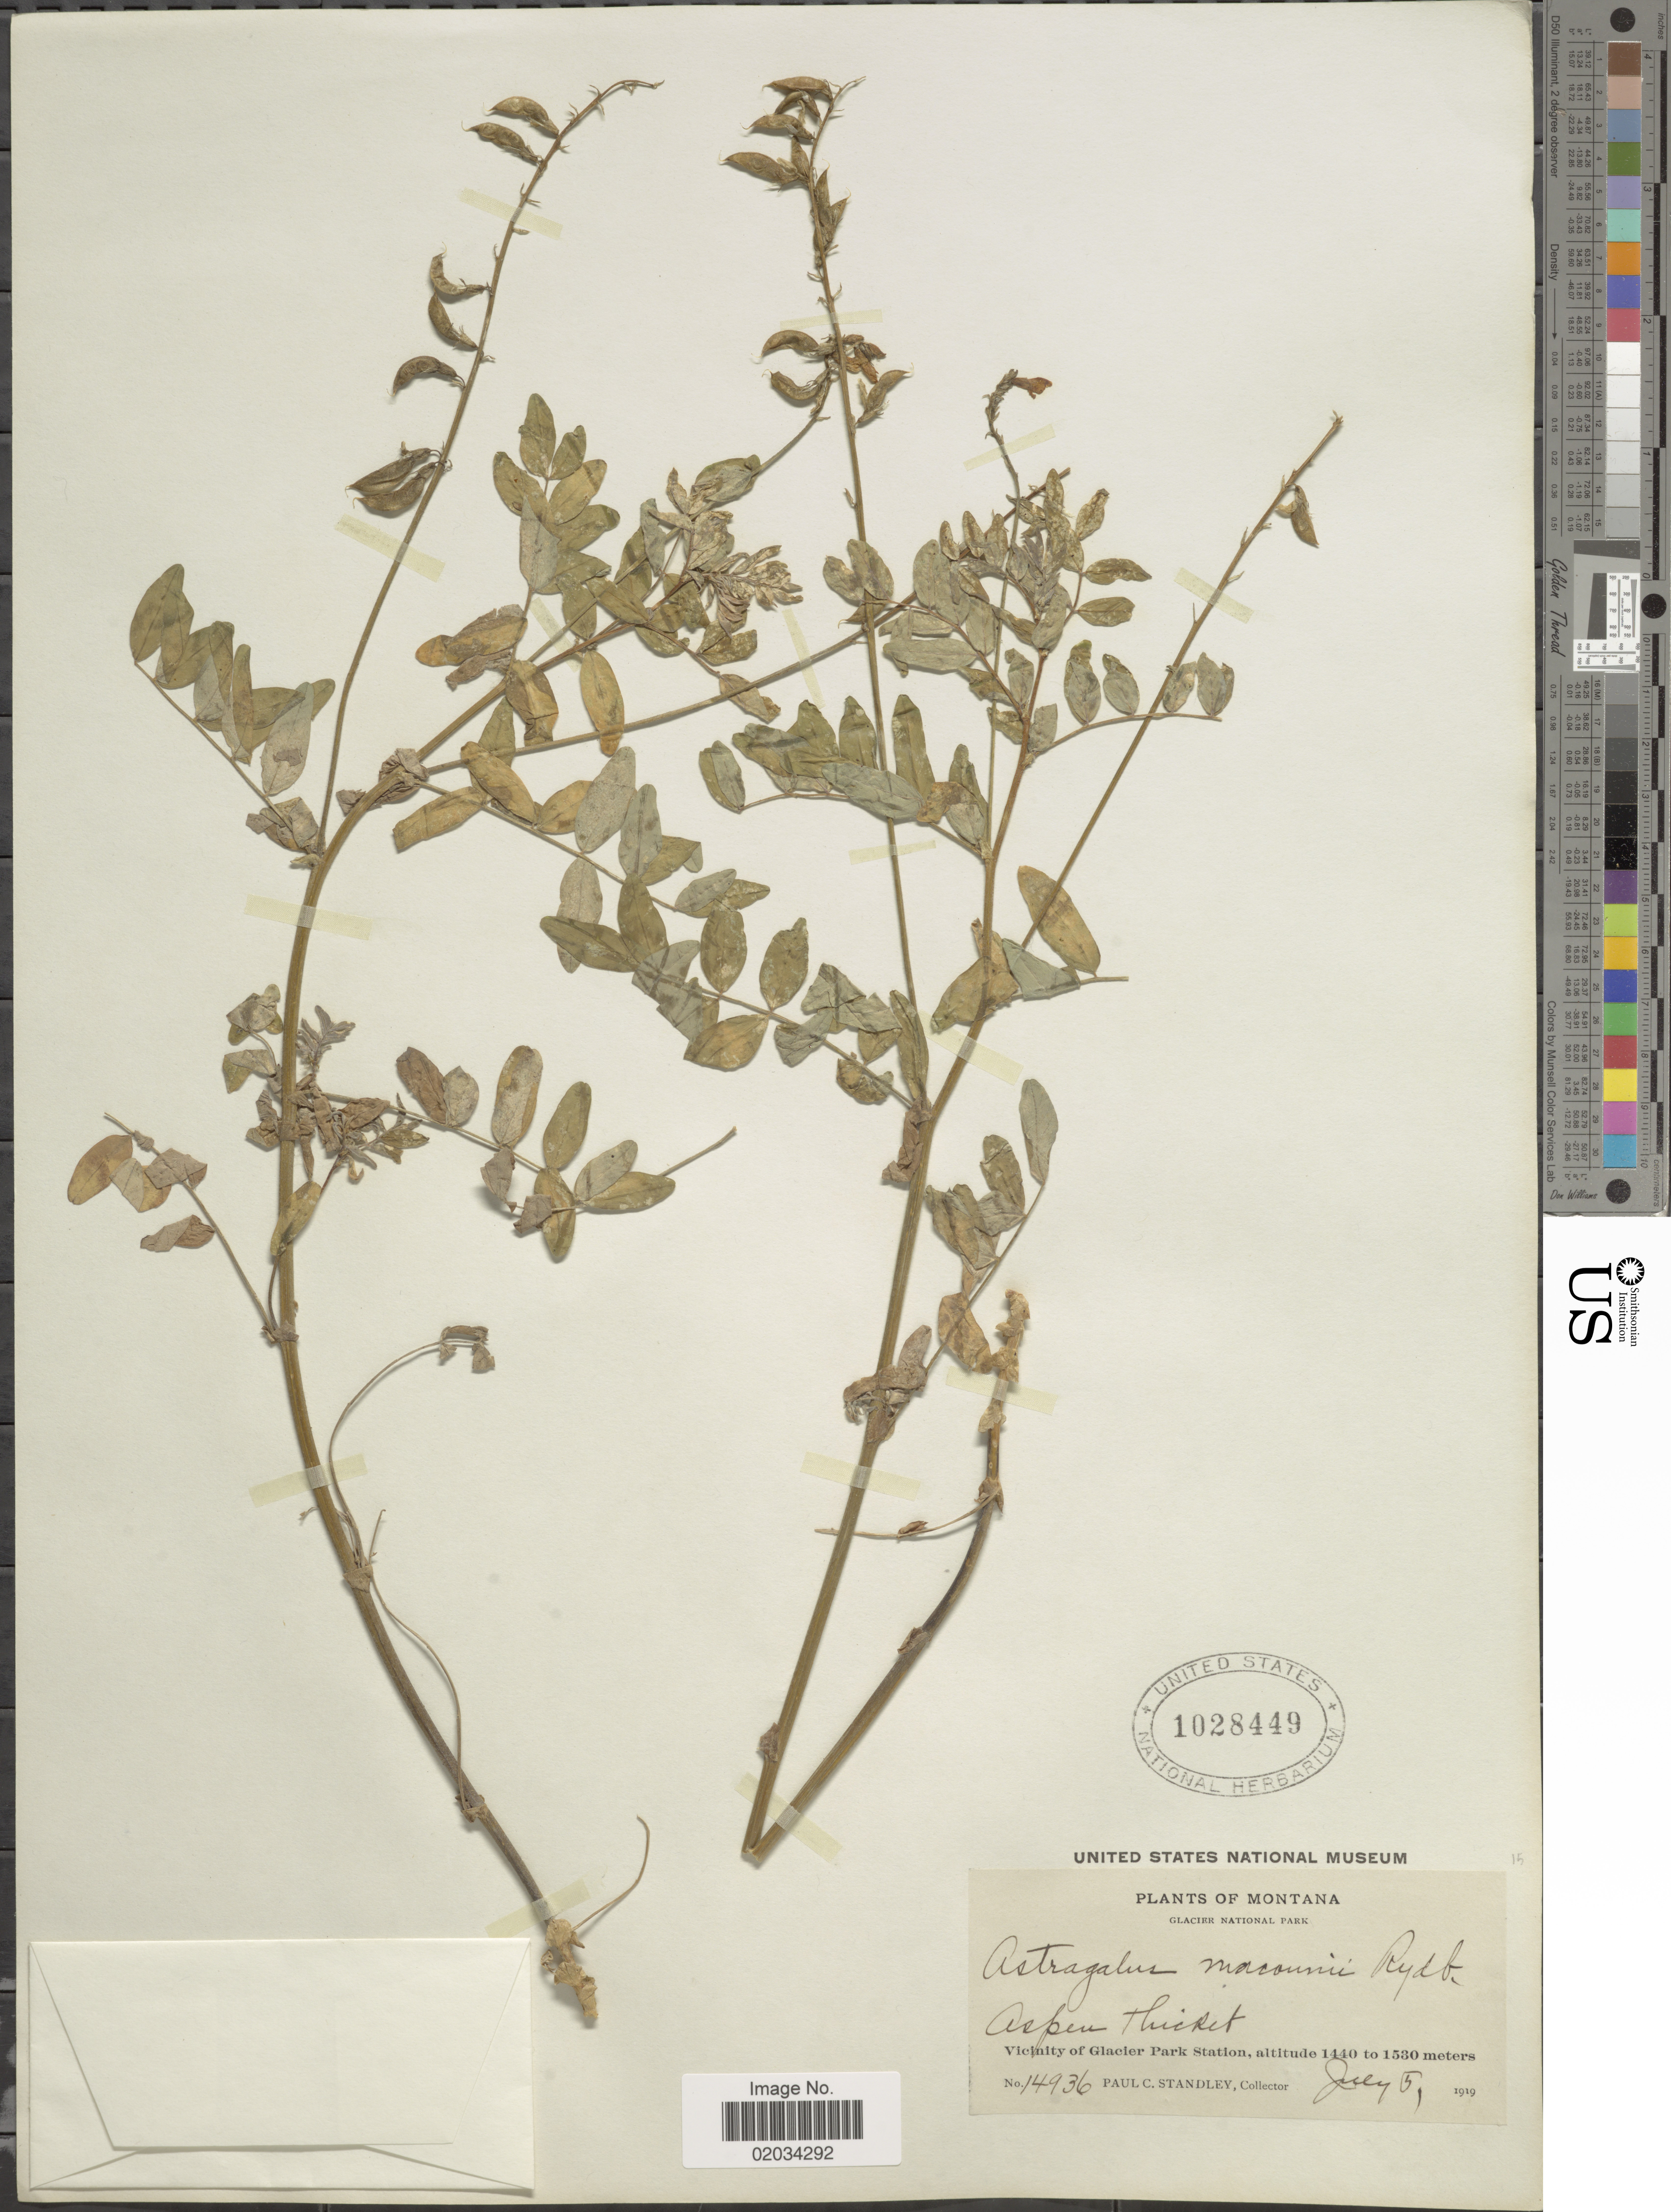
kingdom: Plantae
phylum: Tracheophyta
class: Magnoliopsida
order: Fabales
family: Fabaceae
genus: Astragalus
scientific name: Astragalus robbinsii var. minor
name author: (Hook.) Barneby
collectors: P. C. Standley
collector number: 14936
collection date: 1919-07-05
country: United States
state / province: Montana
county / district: Glacier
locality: Glacier National Park, Vicinity of Glacier Park Station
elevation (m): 1440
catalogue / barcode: US 1028449